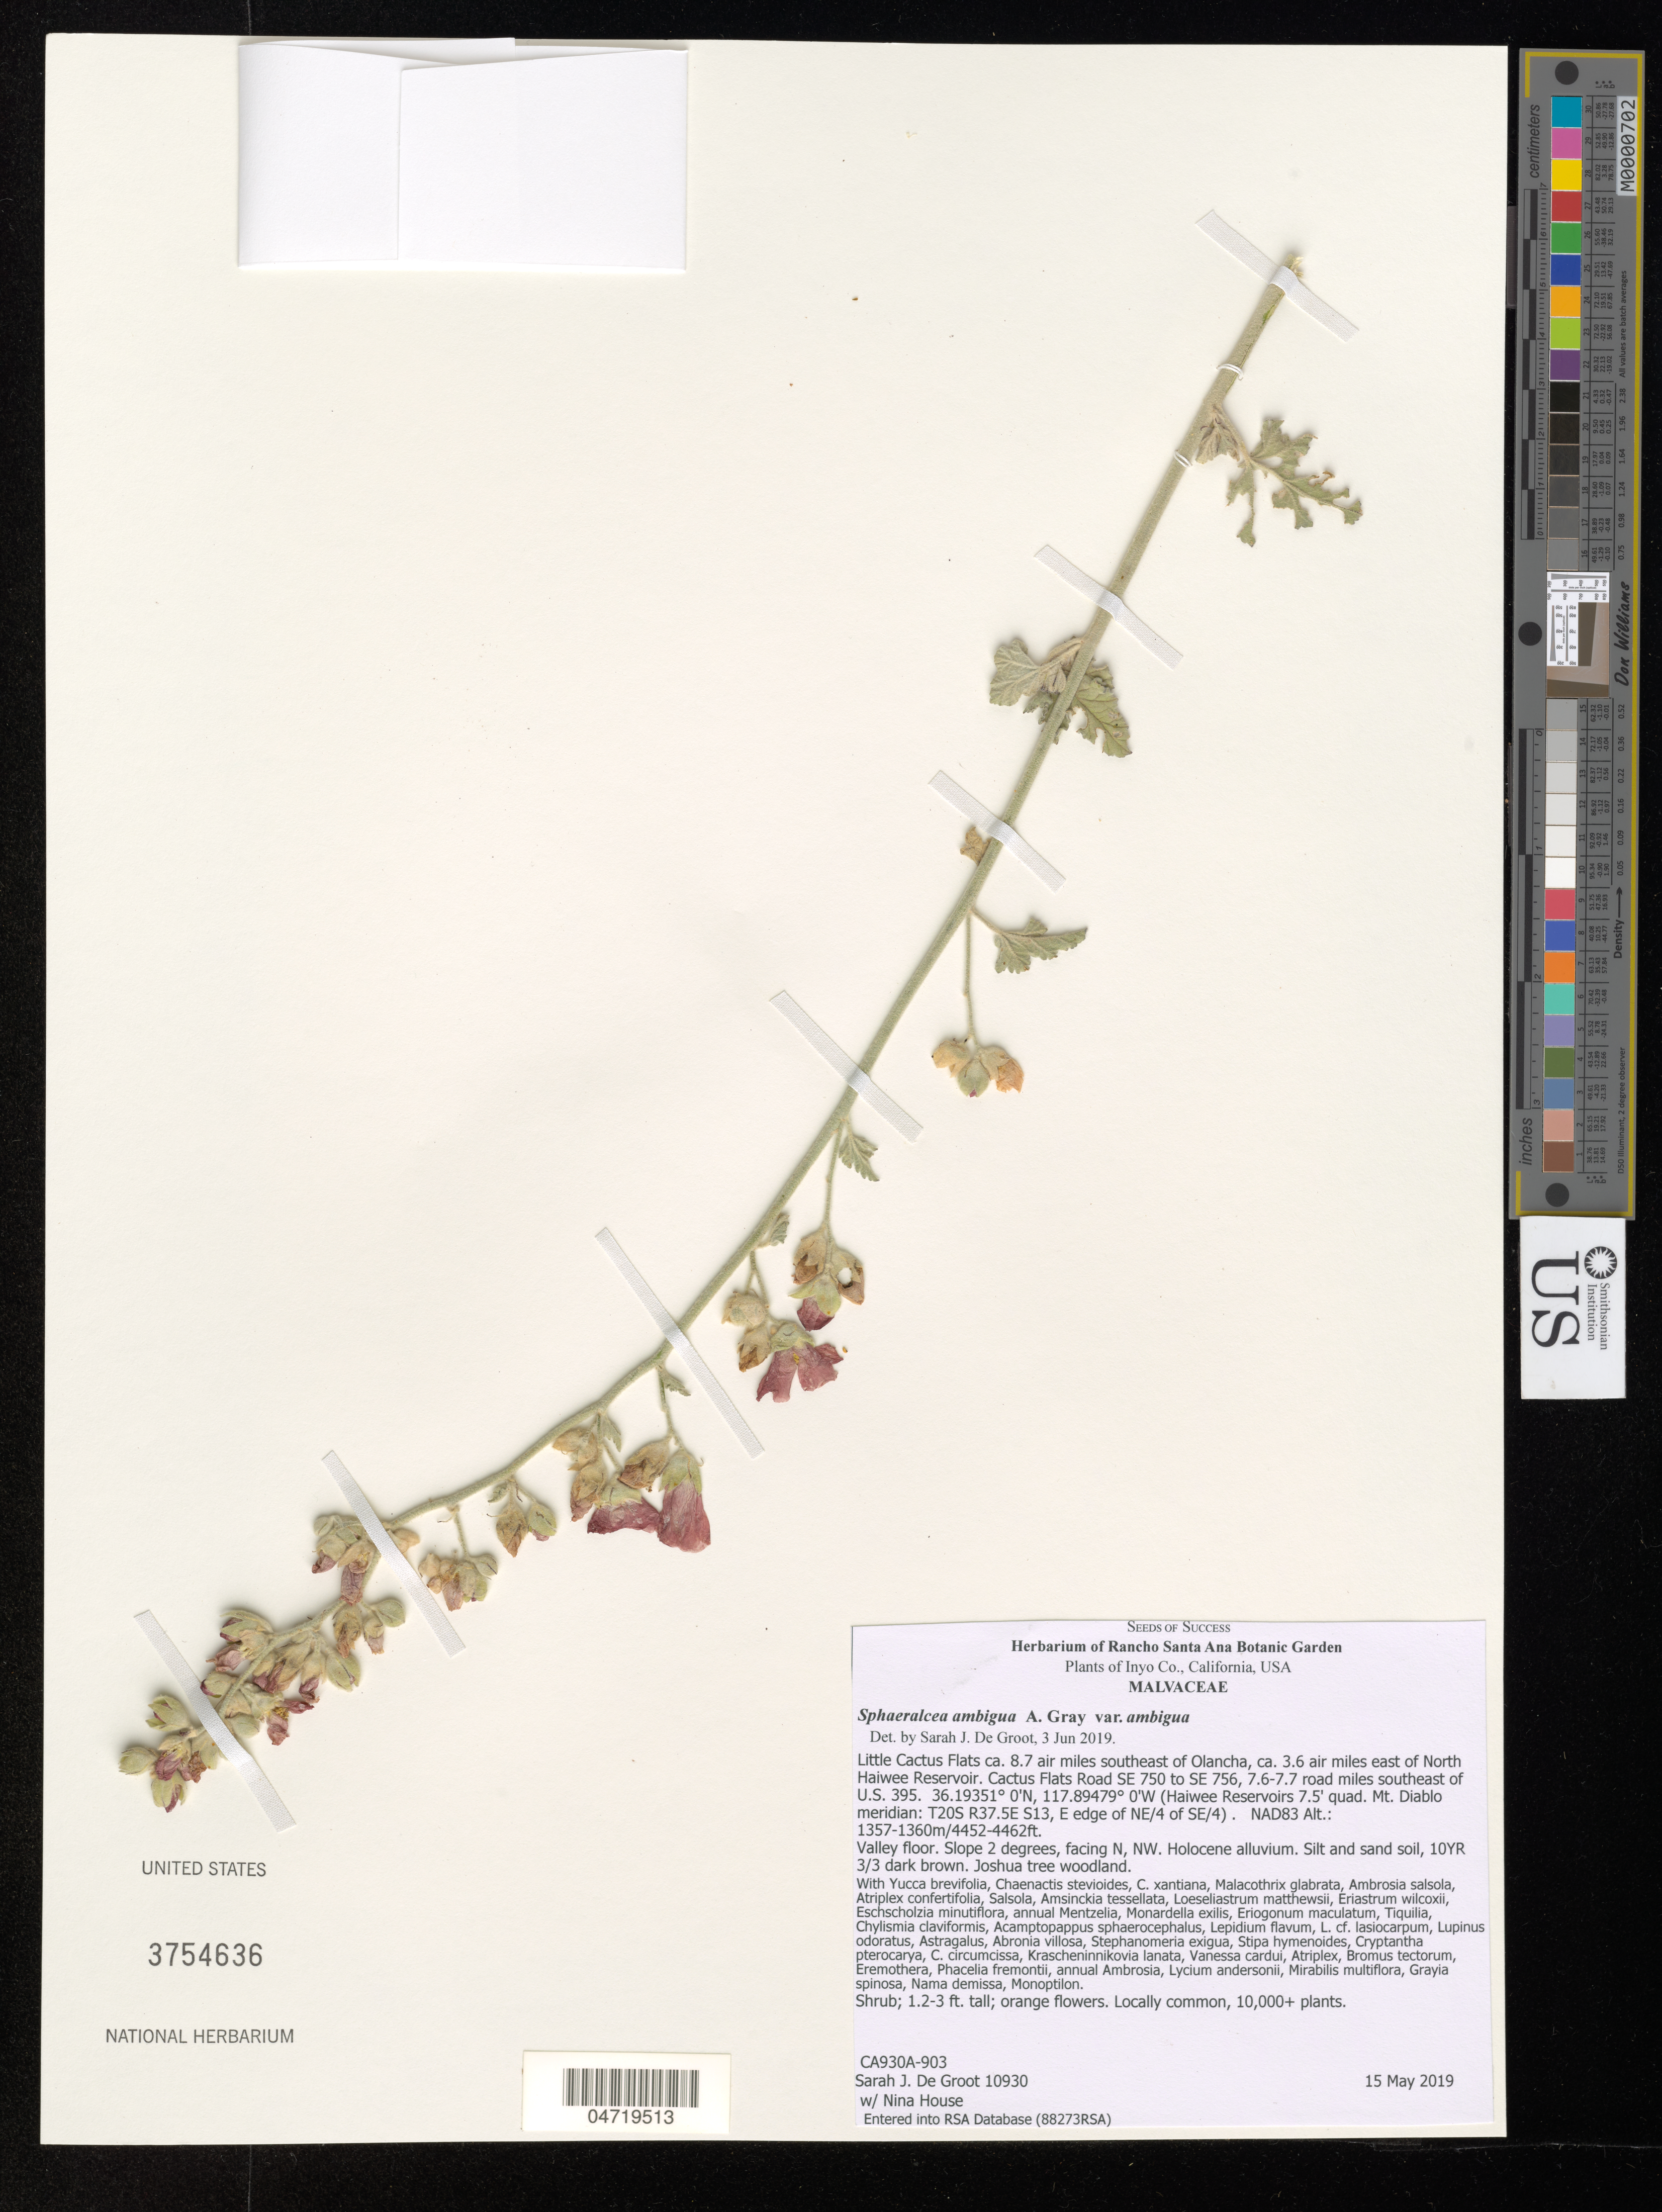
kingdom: Plantae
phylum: Tracheophyta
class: Magnoliopsida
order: Malvales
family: Malvaceae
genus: Sphaeralcea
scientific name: Sphaeralcea ambigua var. ambigua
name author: A. Gray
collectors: S. De Groot & N. House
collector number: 10930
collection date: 2019-05-15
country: United States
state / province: California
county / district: Inyo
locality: Inyo Co. Little Cactus Flats ca. 8.7 air miles southeast of Olancha, ca. 3.6 air miles east of North Haiwee Reservoir. Cactus Flats Road SE 750 to SE 756, 7.6-7.7 road miles southeast of U.S. 395. (Haiwee Reservoirs 7.5' quad. Mt. Diablo meridian: T20S R37.5E S13, E edge of NE/4 of Se/4). NAD83.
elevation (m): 1357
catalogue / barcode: US 3754636